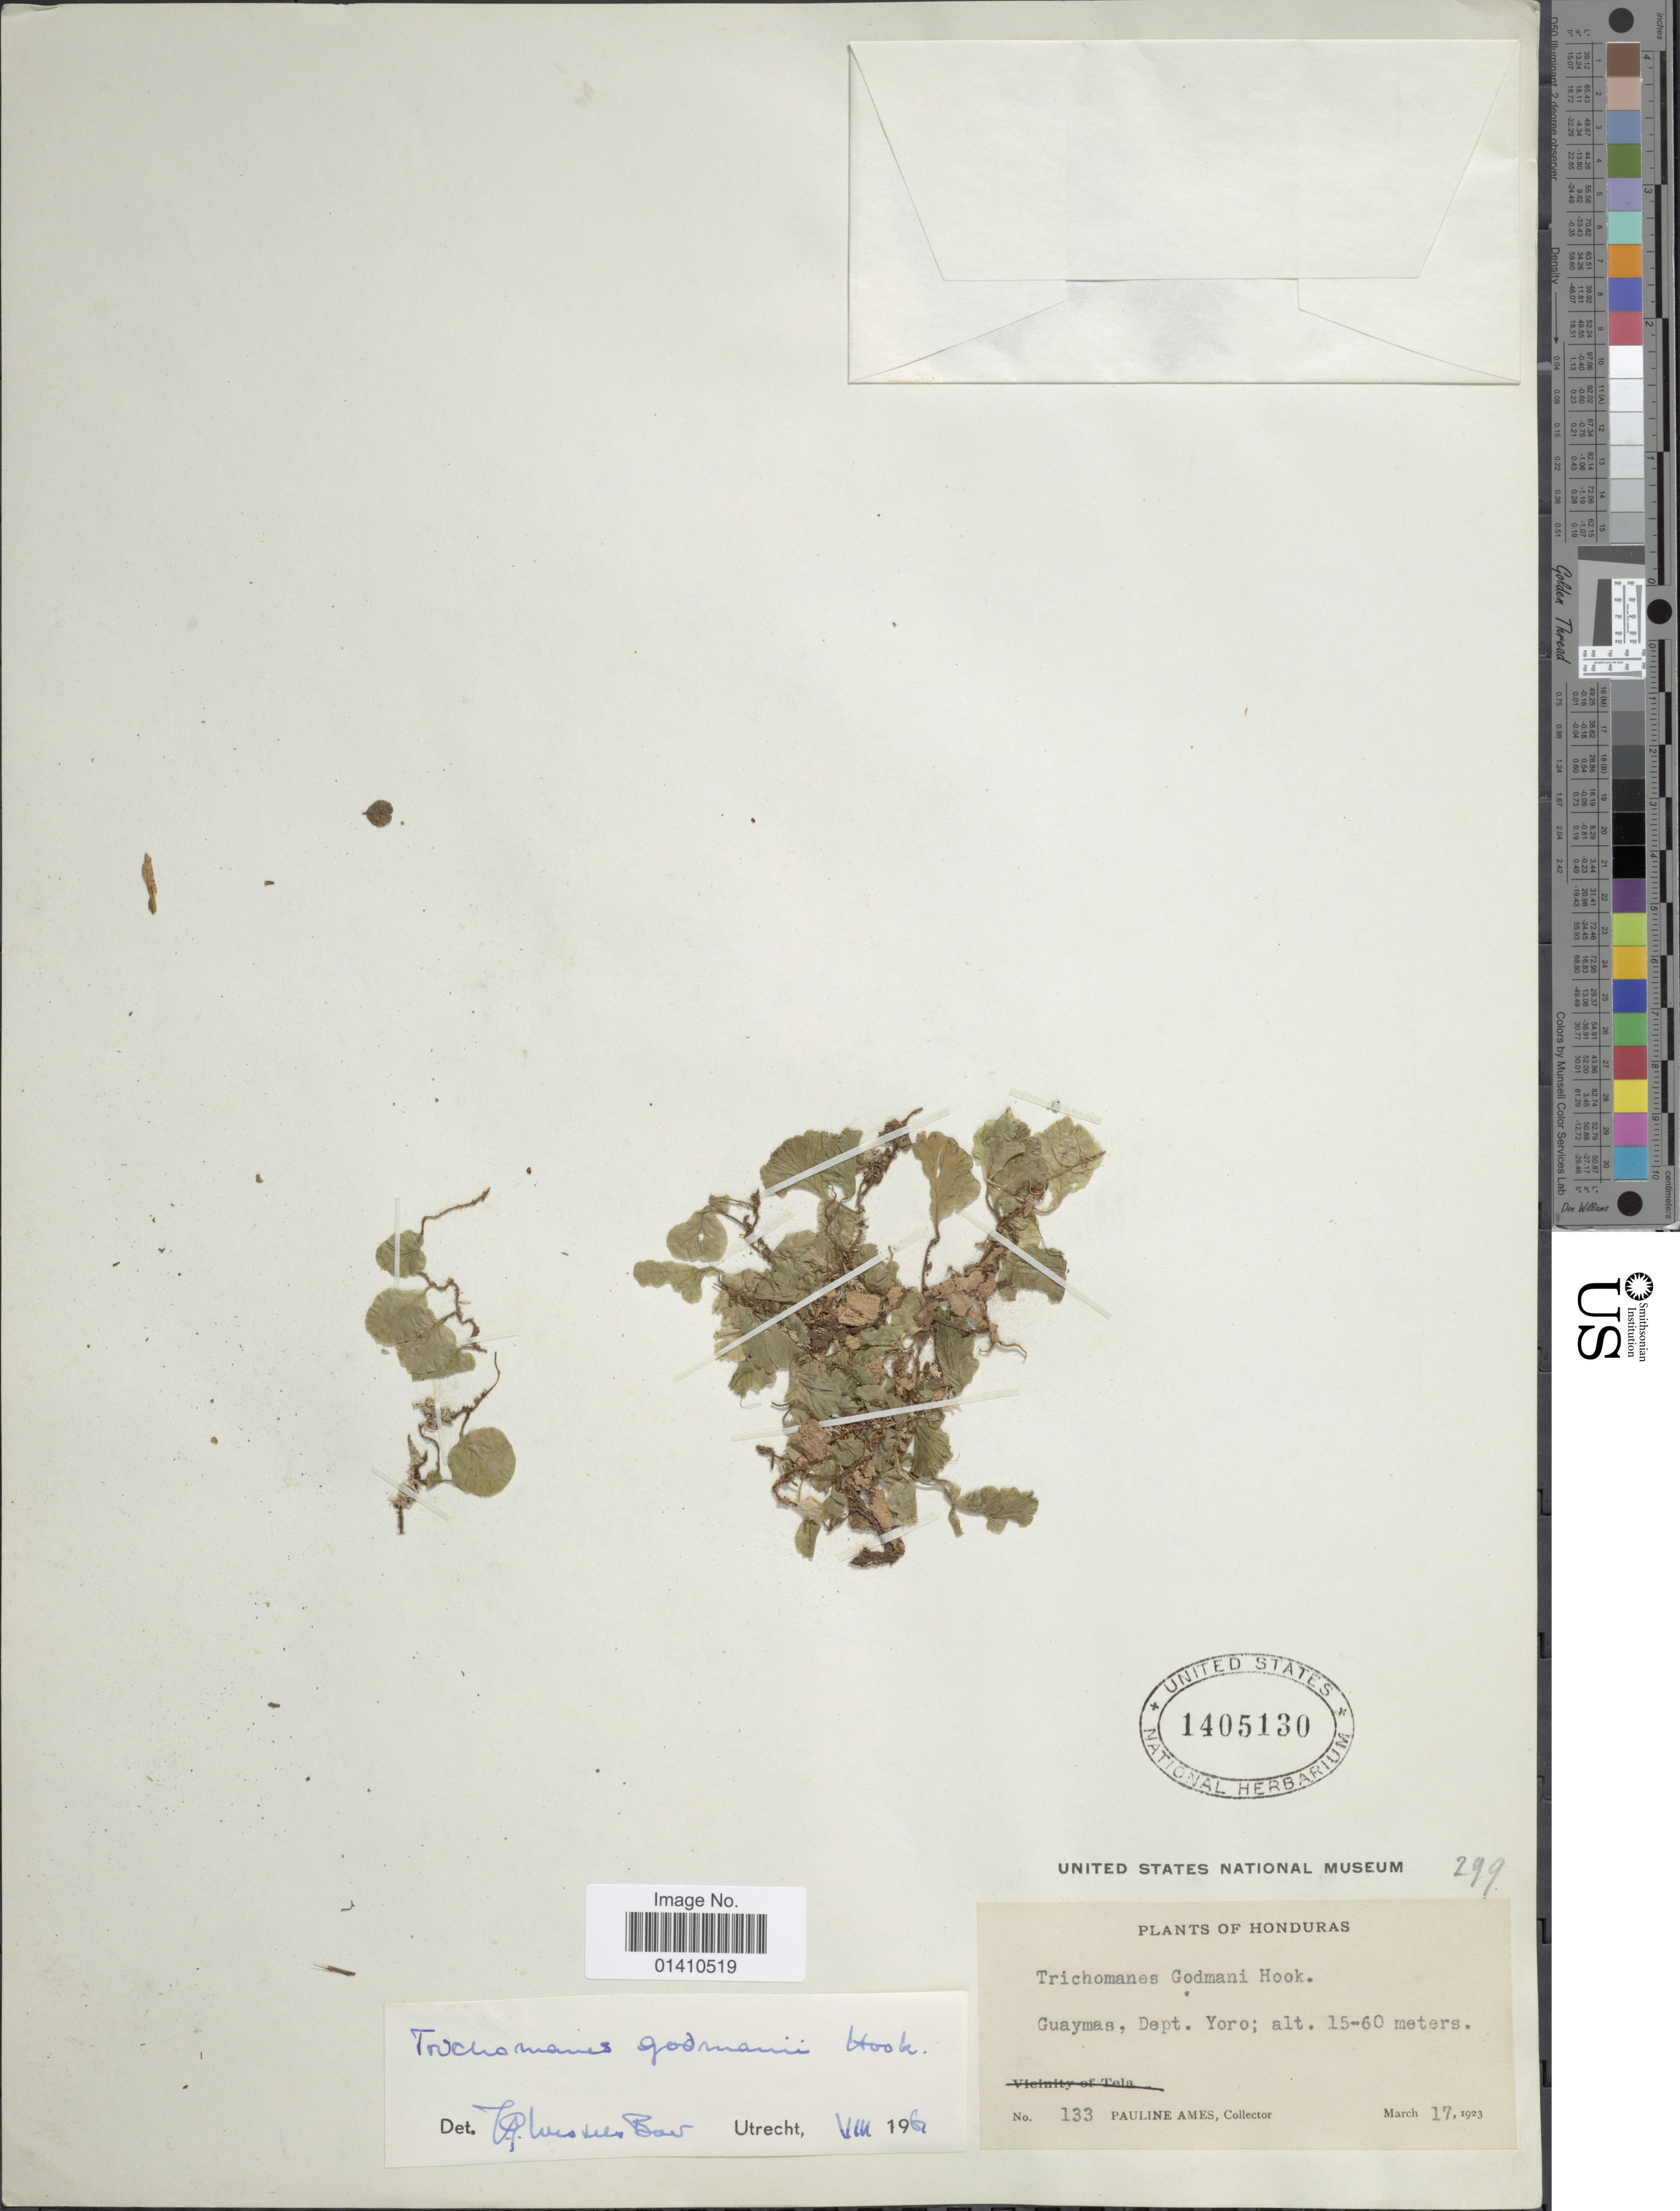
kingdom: Plantae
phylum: Tracheophyta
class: Polypodiopsida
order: Hymenophyllales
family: Hymenophyllaceae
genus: Didymoglossum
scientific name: Didymoglossum godmanii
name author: (Hook. ex Baker) Ebihara & Dubuisson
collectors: P. Ames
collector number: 133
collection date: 1923-03-17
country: Honduras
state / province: Yoro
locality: Guaymas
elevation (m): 15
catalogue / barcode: US 1405130